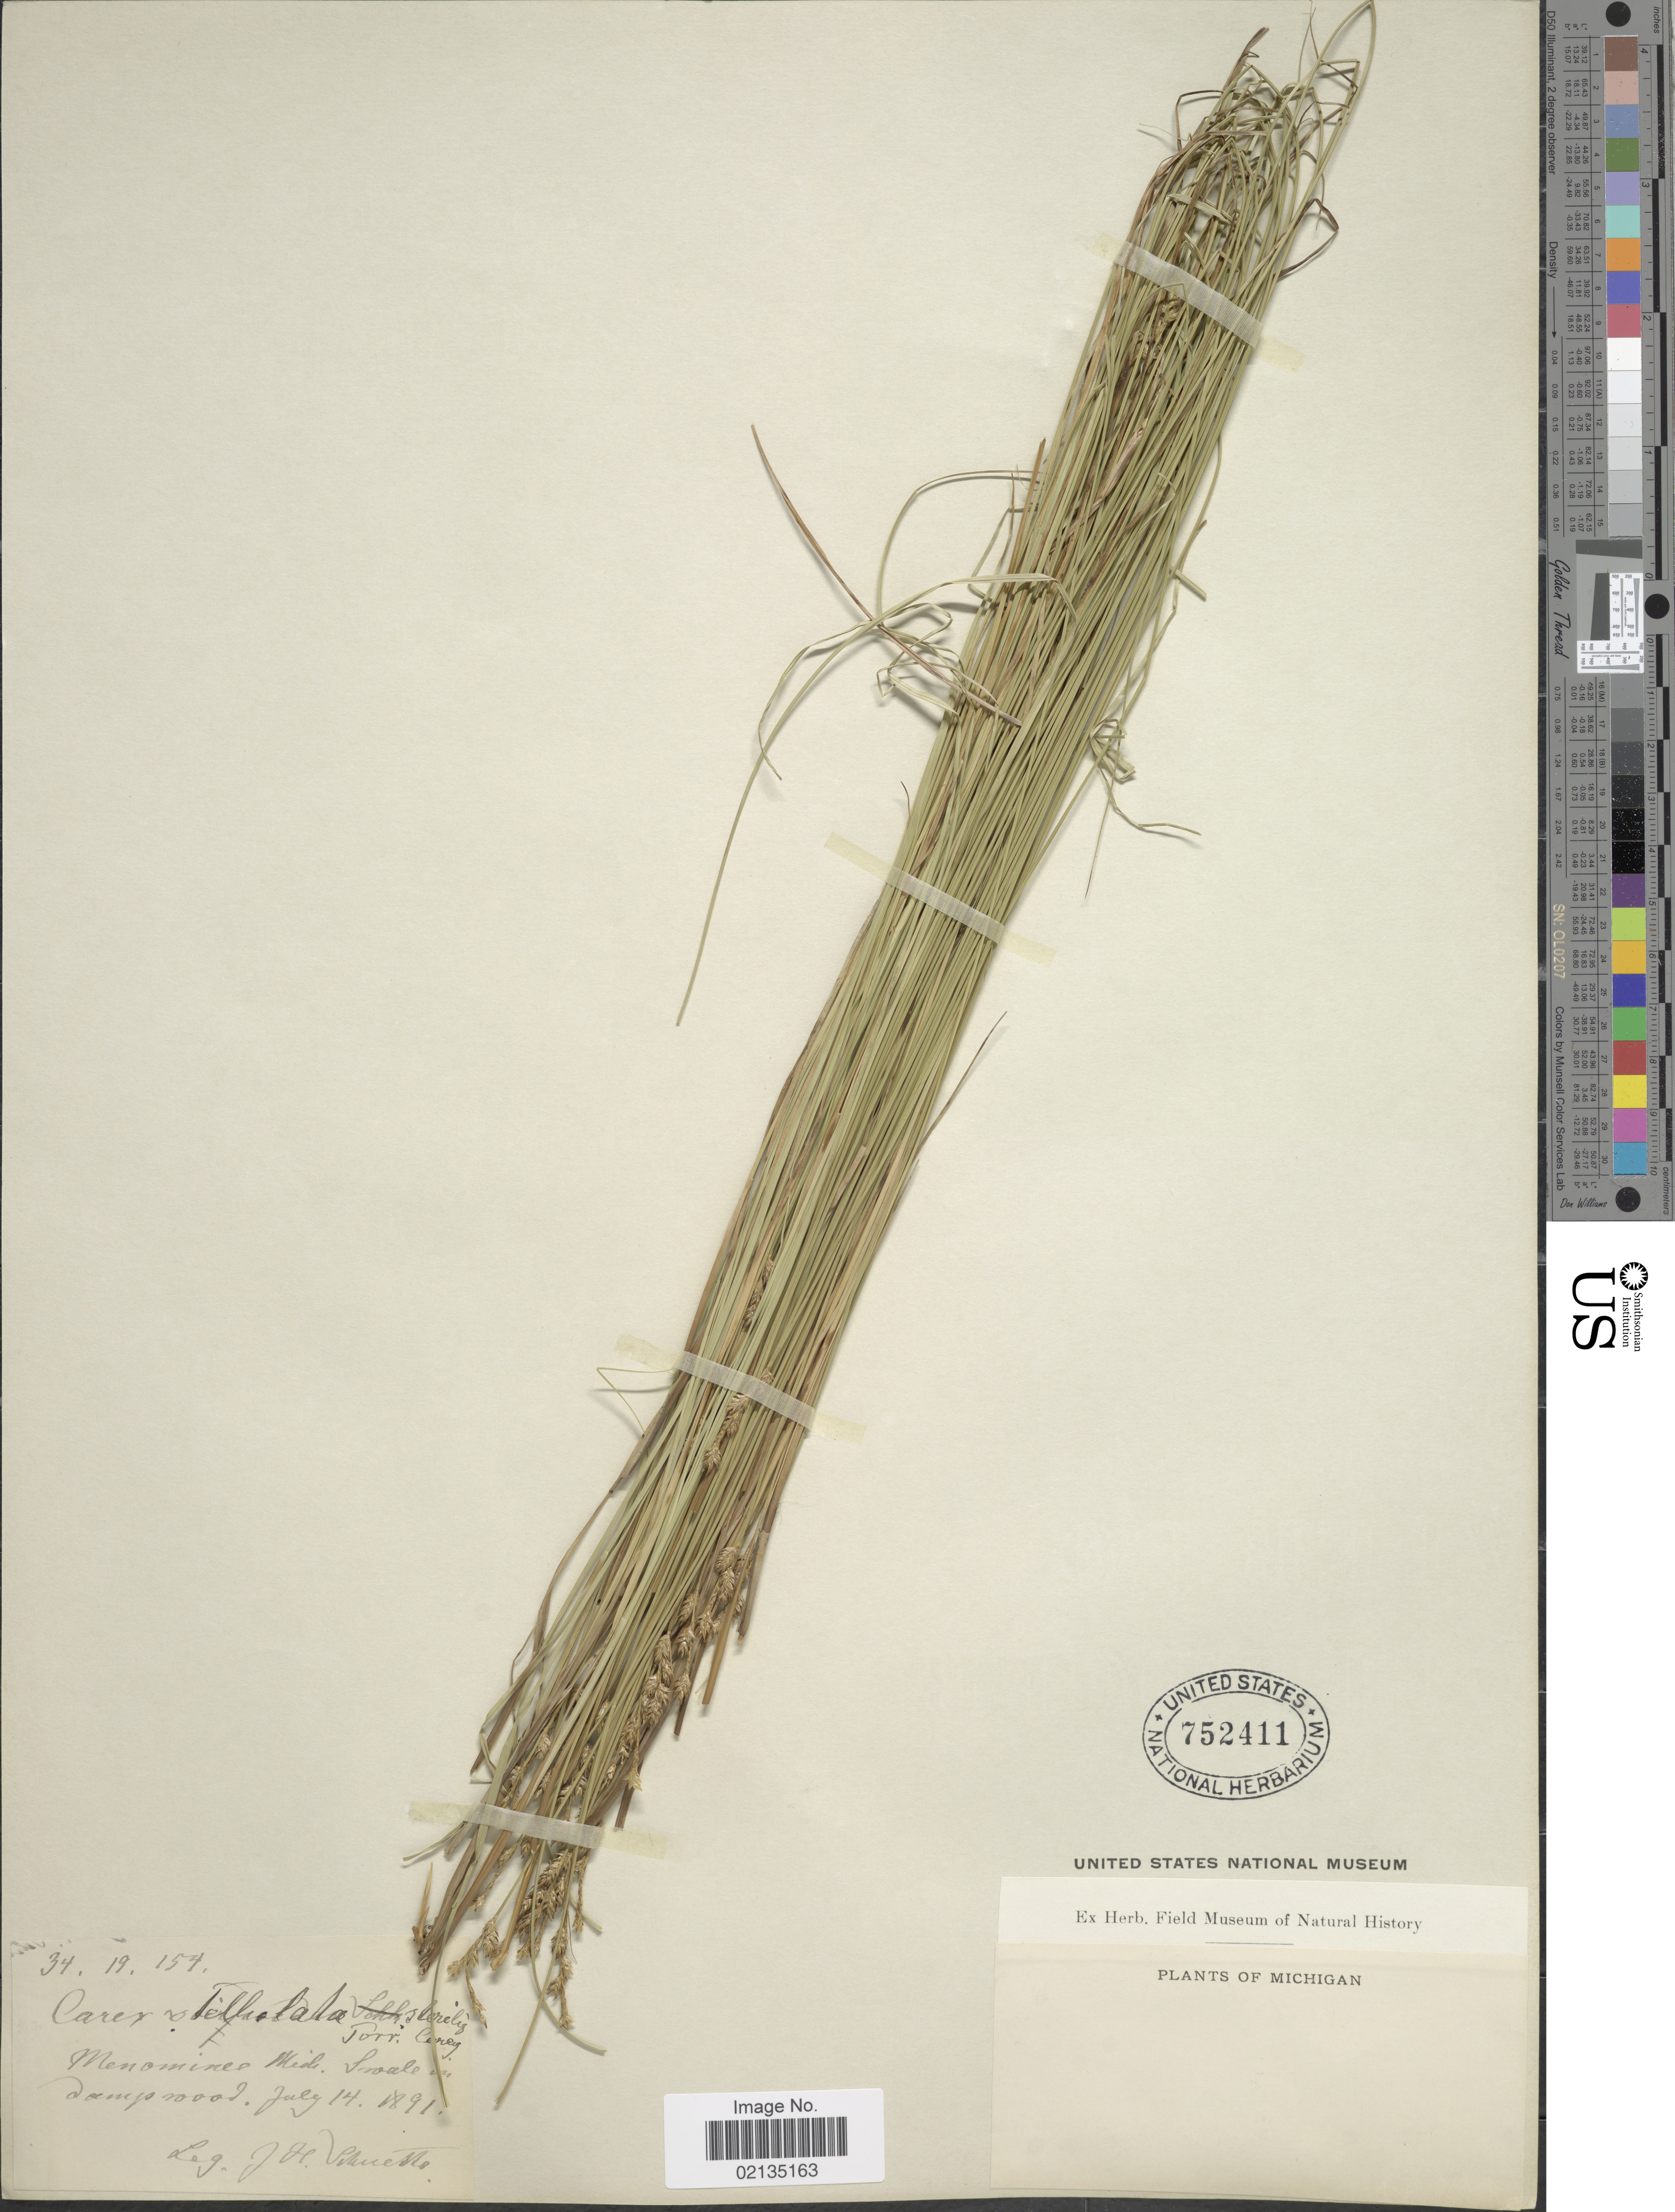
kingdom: Plantae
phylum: Tracheophyta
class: Liliopsida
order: Poales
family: Cyperaceae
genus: Carex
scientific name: Carex sterilis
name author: Willd.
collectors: J. H. Schuette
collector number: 34.19.154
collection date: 1891-07-14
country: United States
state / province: Michigan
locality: Menominee, Mich. Swale in damp wood.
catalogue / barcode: US 752411